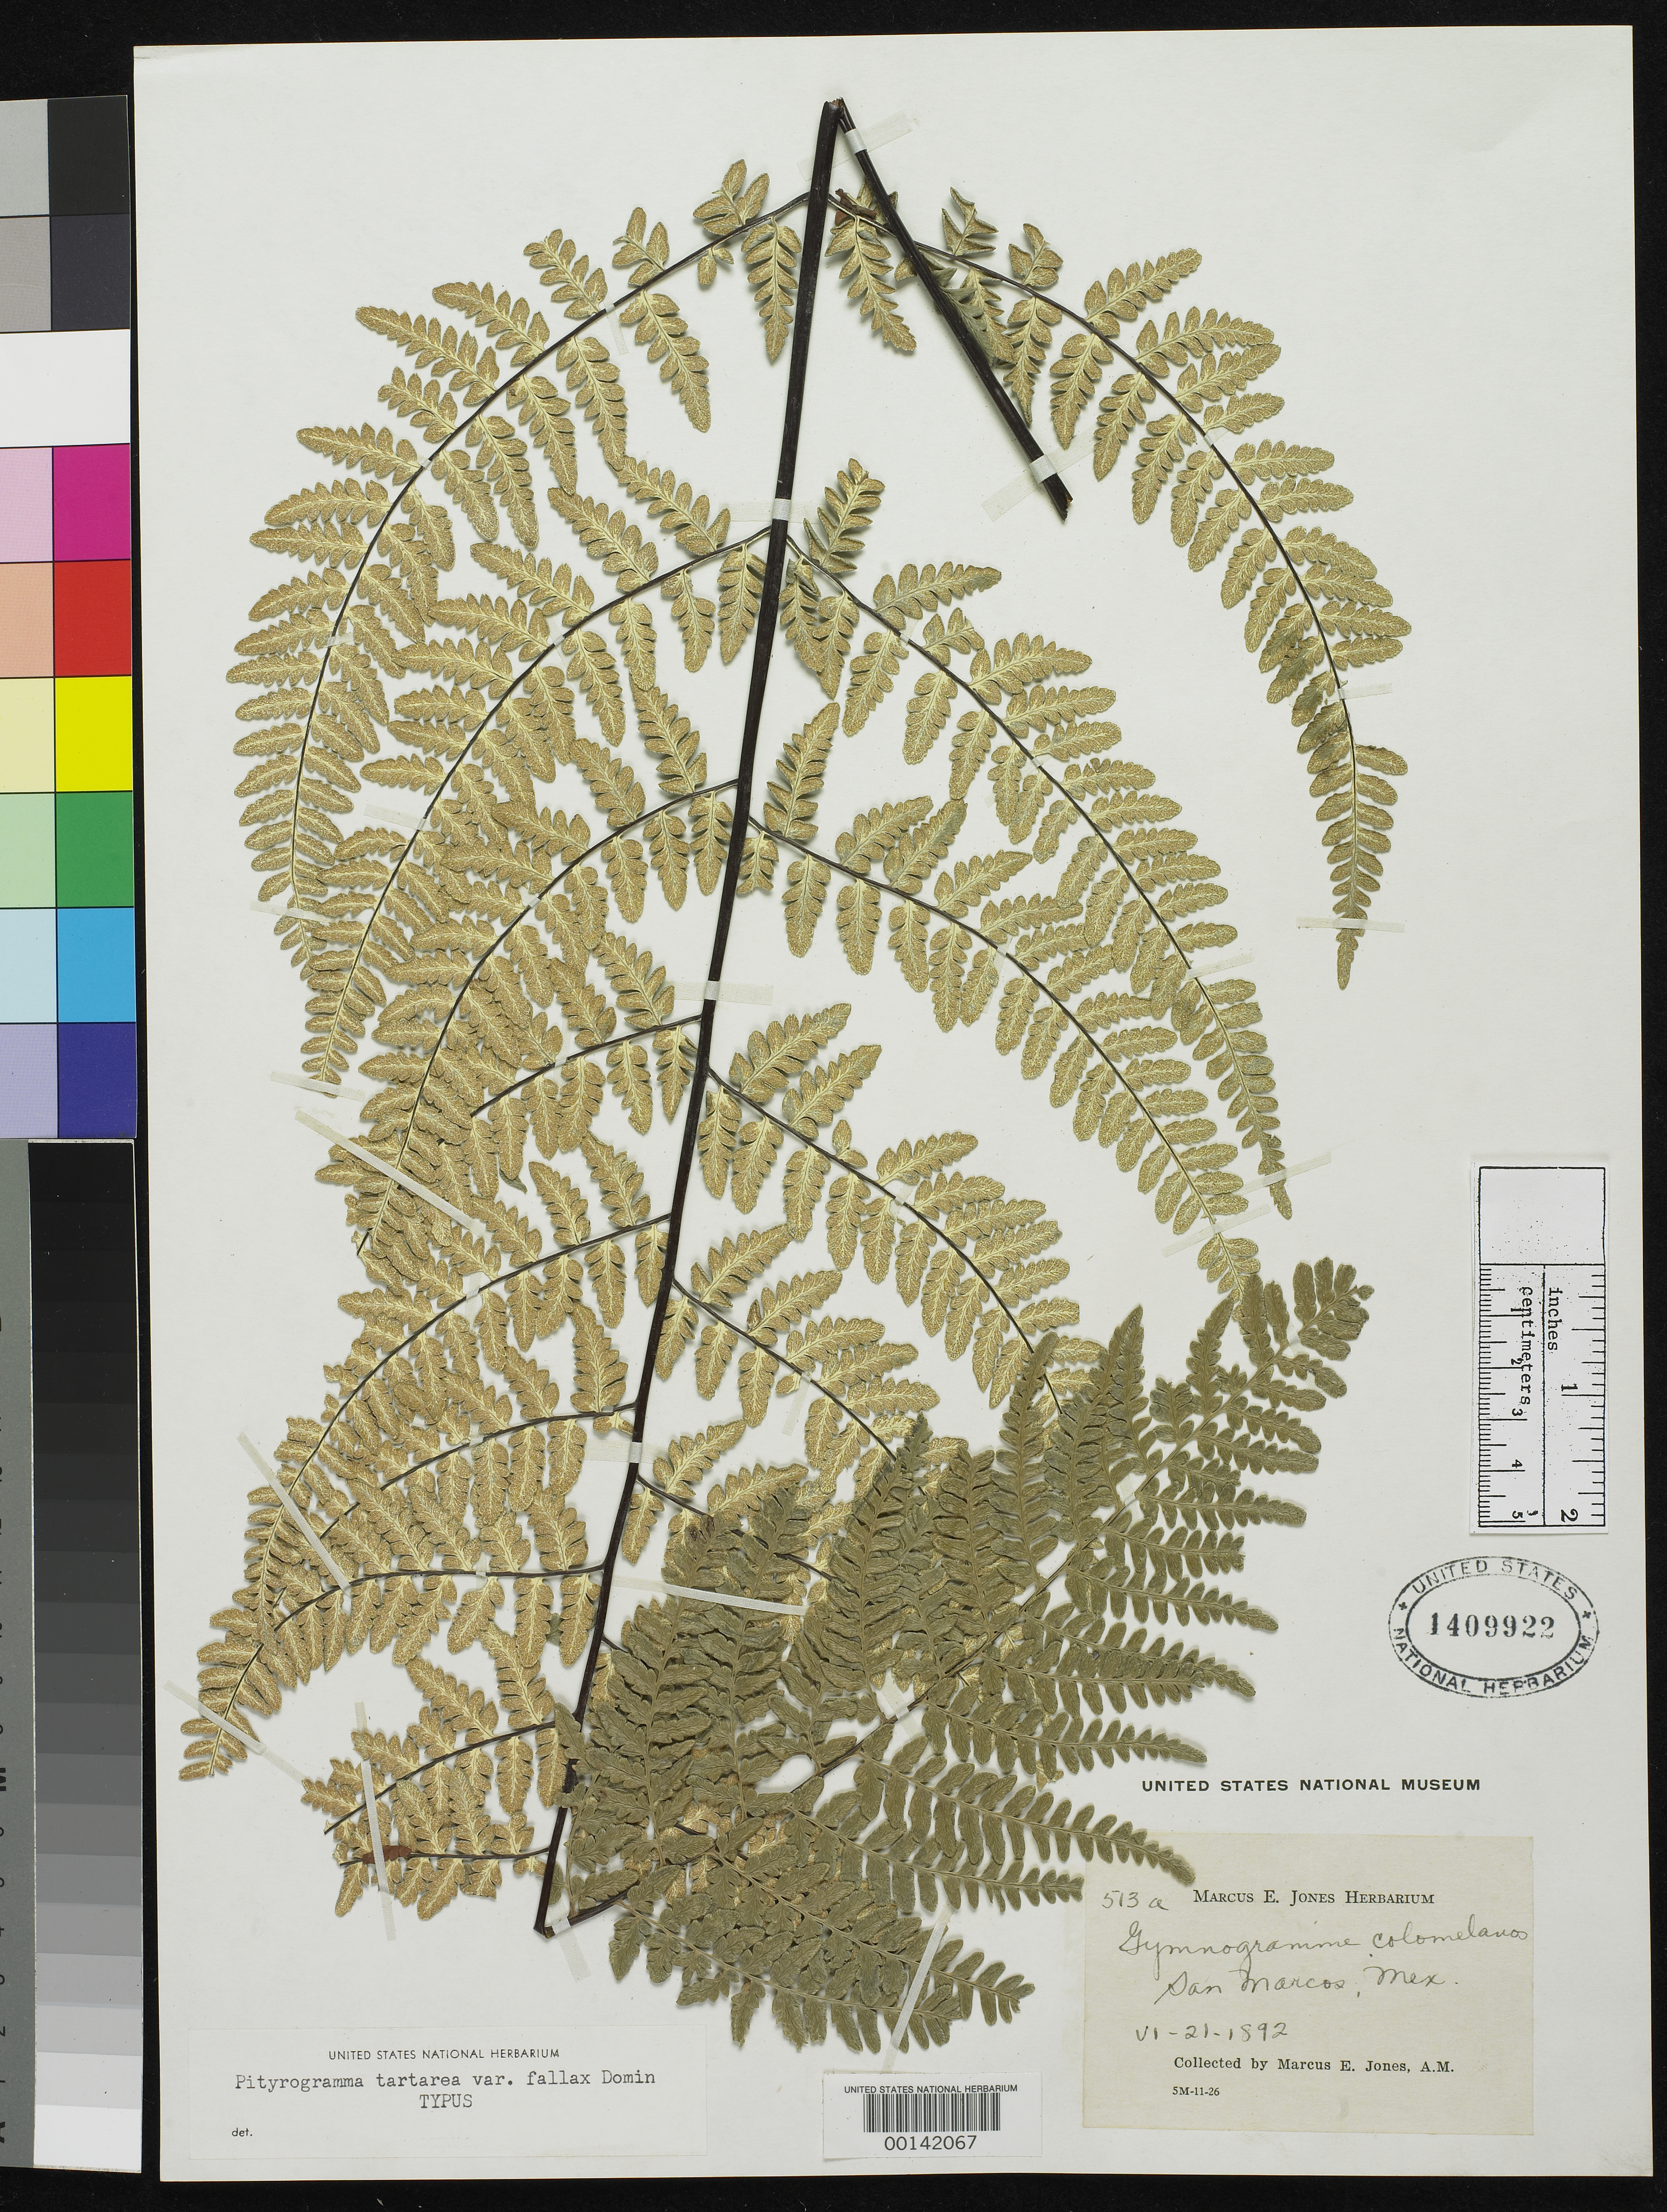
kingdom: Plantae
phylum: Tracheophyta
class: Polypodiopsida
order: Polypodiales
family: Pteridaceae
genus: Pityrogramma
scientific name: Pityrogramma tartarea var. fallax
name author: Domin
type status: Isotype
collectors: M. E. Jones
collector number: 513a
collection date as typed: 21 Jun 1892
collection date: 1892-06-21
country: Mexico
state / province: Guerrero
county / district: San Marcos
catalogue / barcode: US 1409922